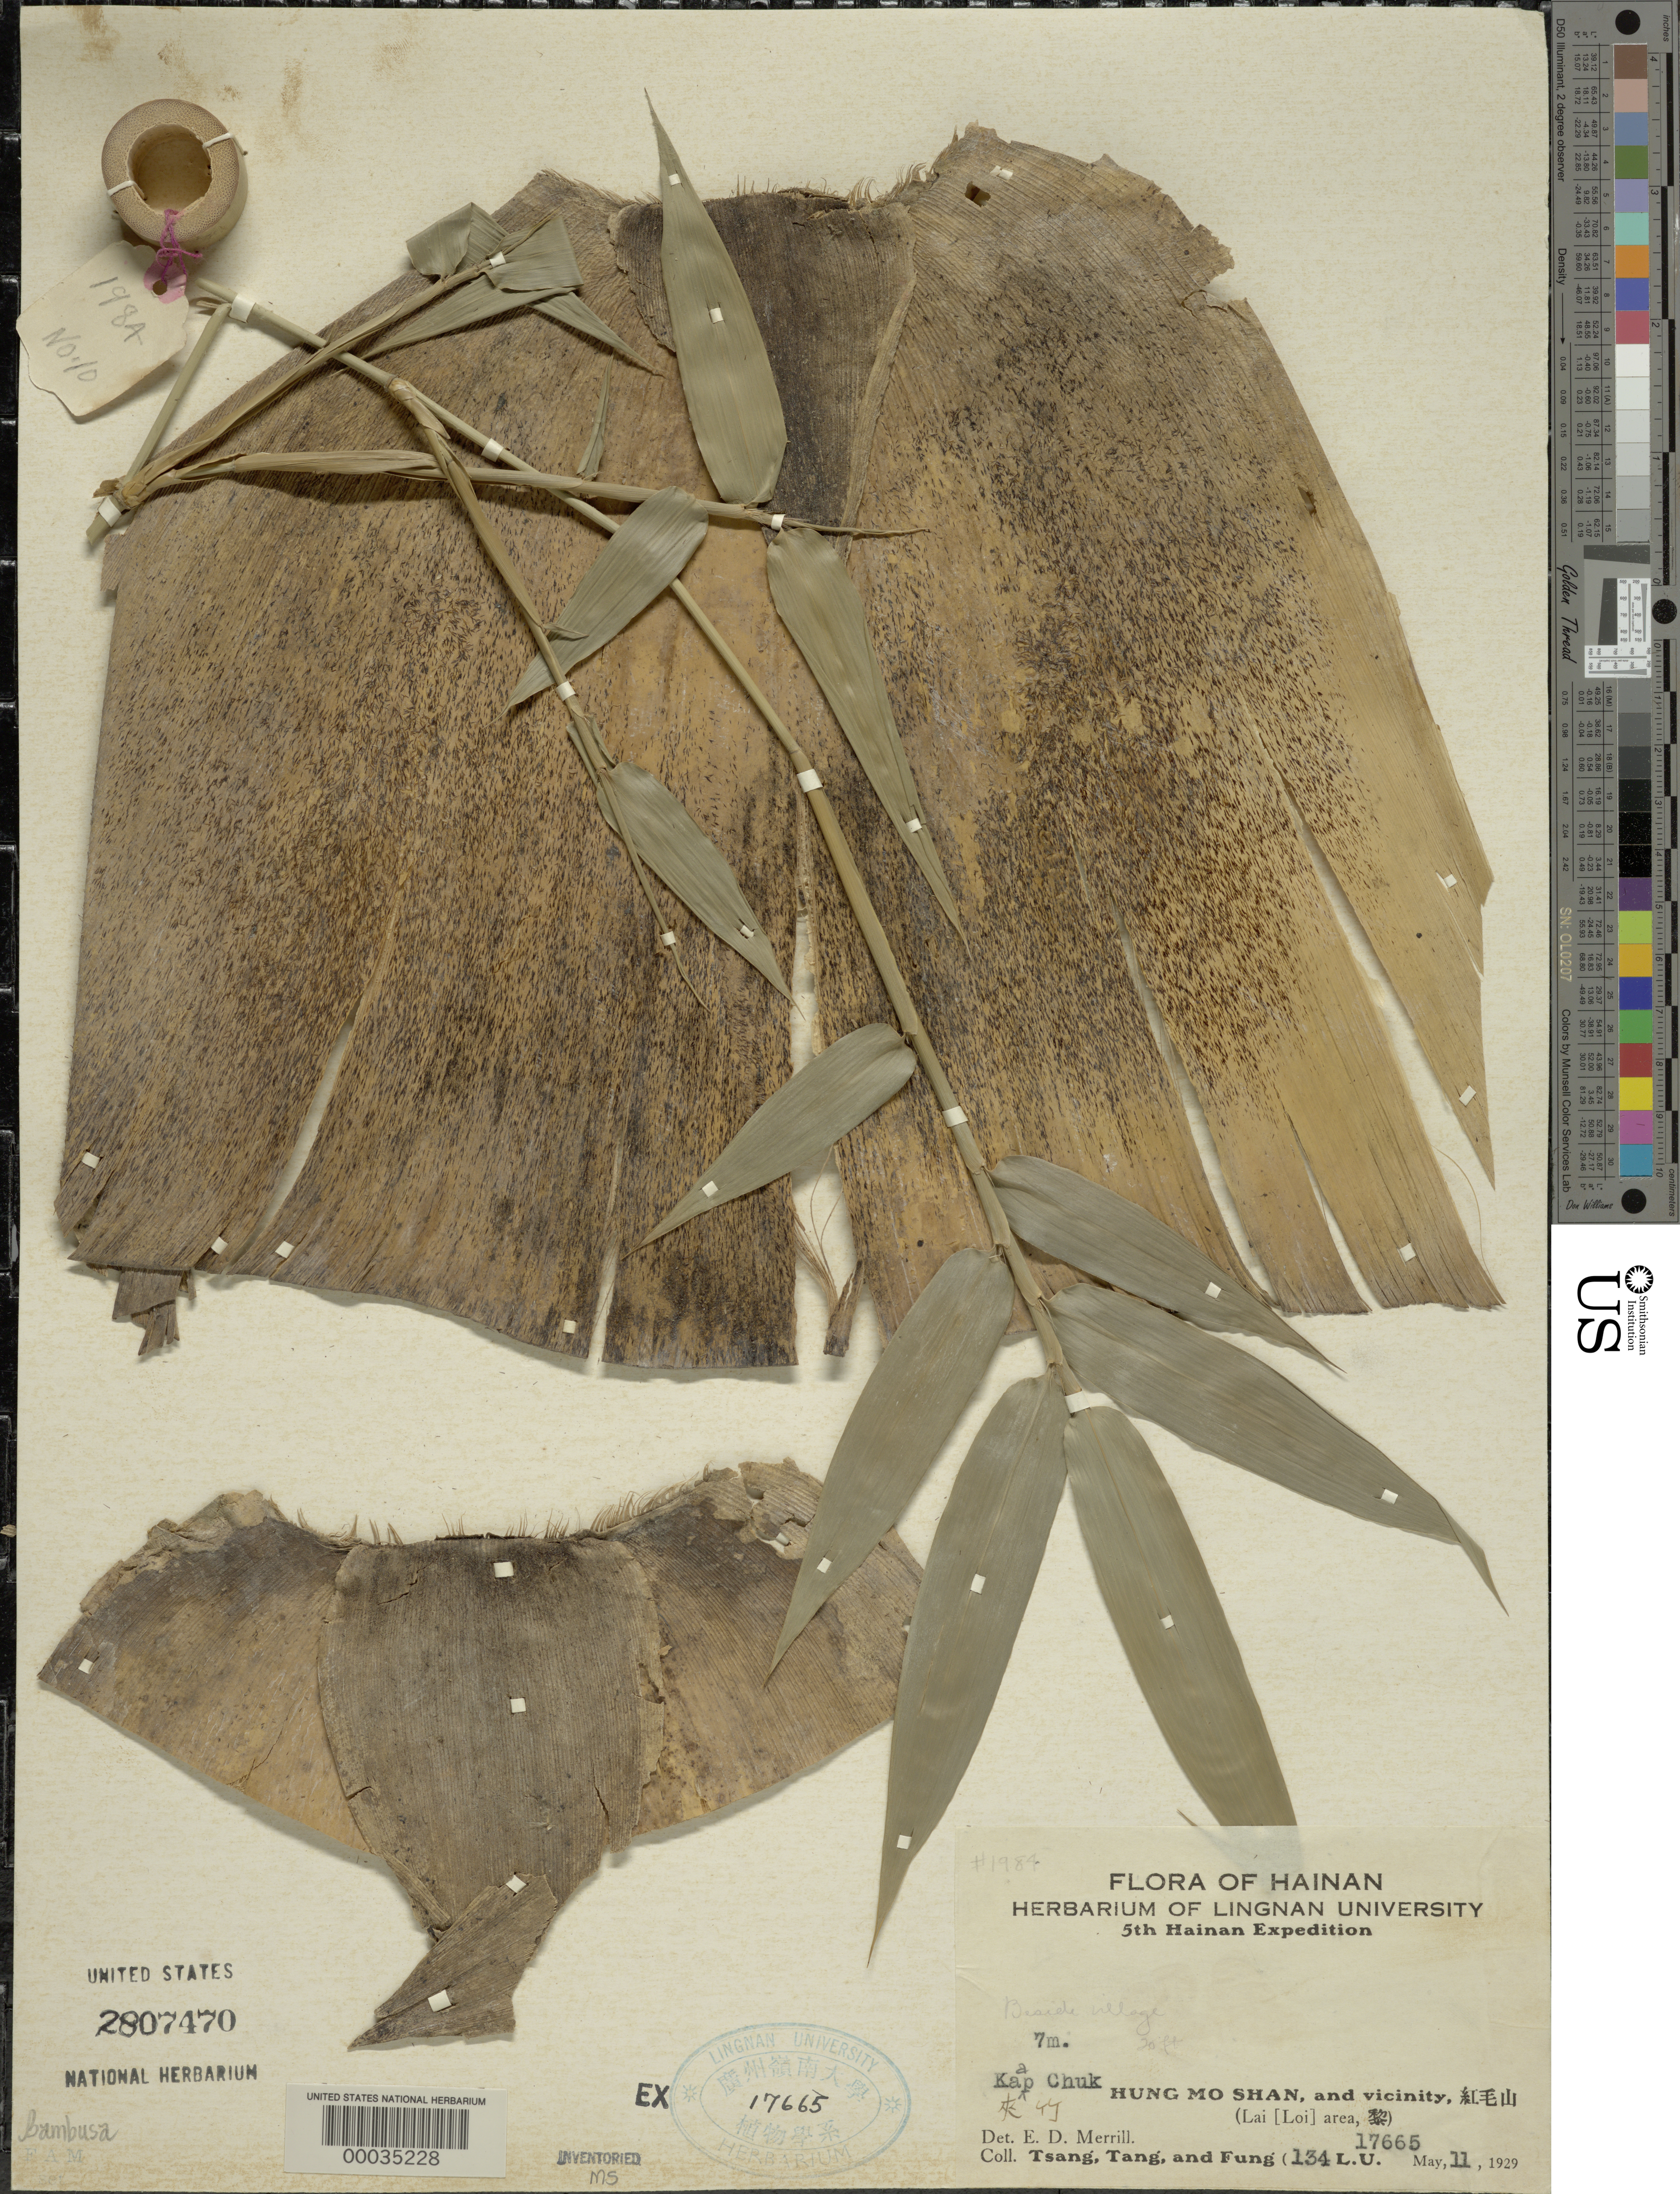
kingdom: Plantae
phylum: Tracheophyta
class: Liliopsida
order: Poales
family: Poaceae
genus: Bambusa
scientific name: Bambusa sp.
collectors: W. T. Tsang, S. P. Tang & H. L. Fung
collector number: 134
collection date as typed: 11 May 1929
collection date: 1929-05-11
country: China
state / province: Hainan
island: Hainan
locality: Hung mo shan, kaap chuk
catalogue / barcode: US 2807470